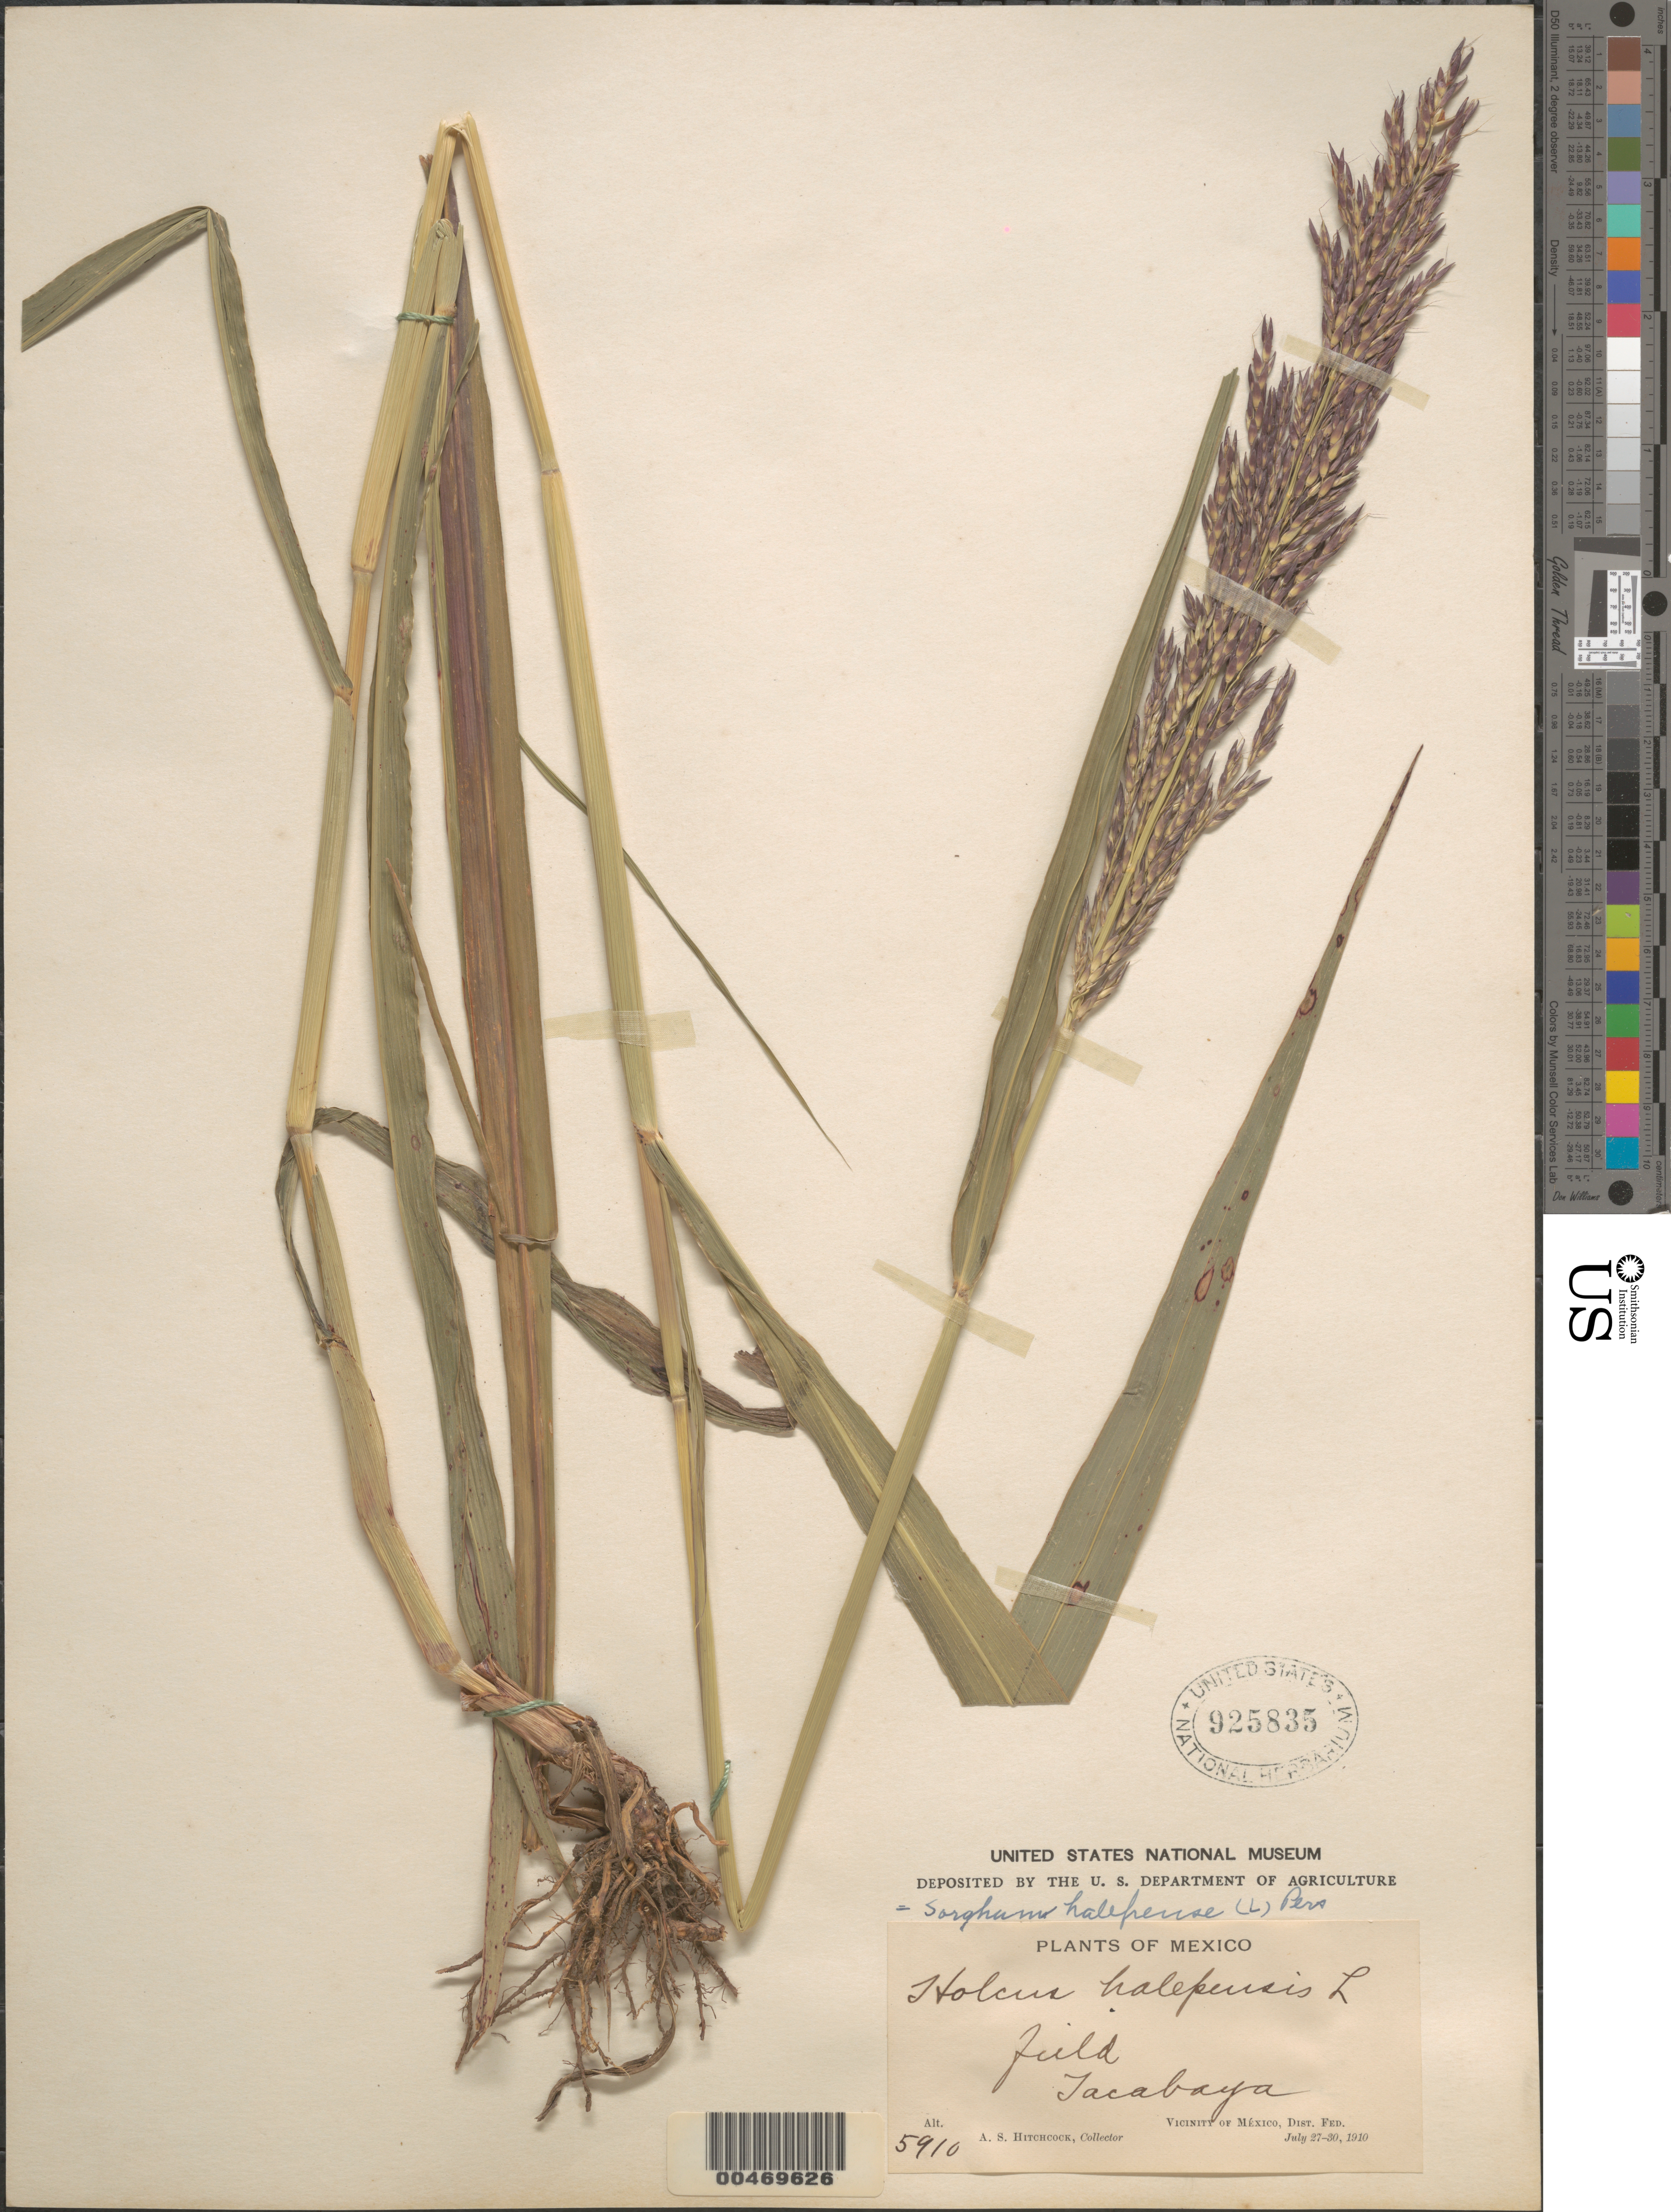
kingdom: Plantae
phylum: Tracheophyta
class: Liliopsida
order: Poales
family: Poaceae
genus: Sorghum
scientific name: Sorghum halepense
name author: (L.) Pers.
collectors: A. S. Hitchcock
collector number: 5910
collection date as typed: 27 Jul 1910 to 30 Jul 1910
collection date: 1910-07-27/1910-07-30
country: Mexico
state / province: Distrito Federal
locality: Tacabaya, vicinity of México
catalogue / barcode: US 925835